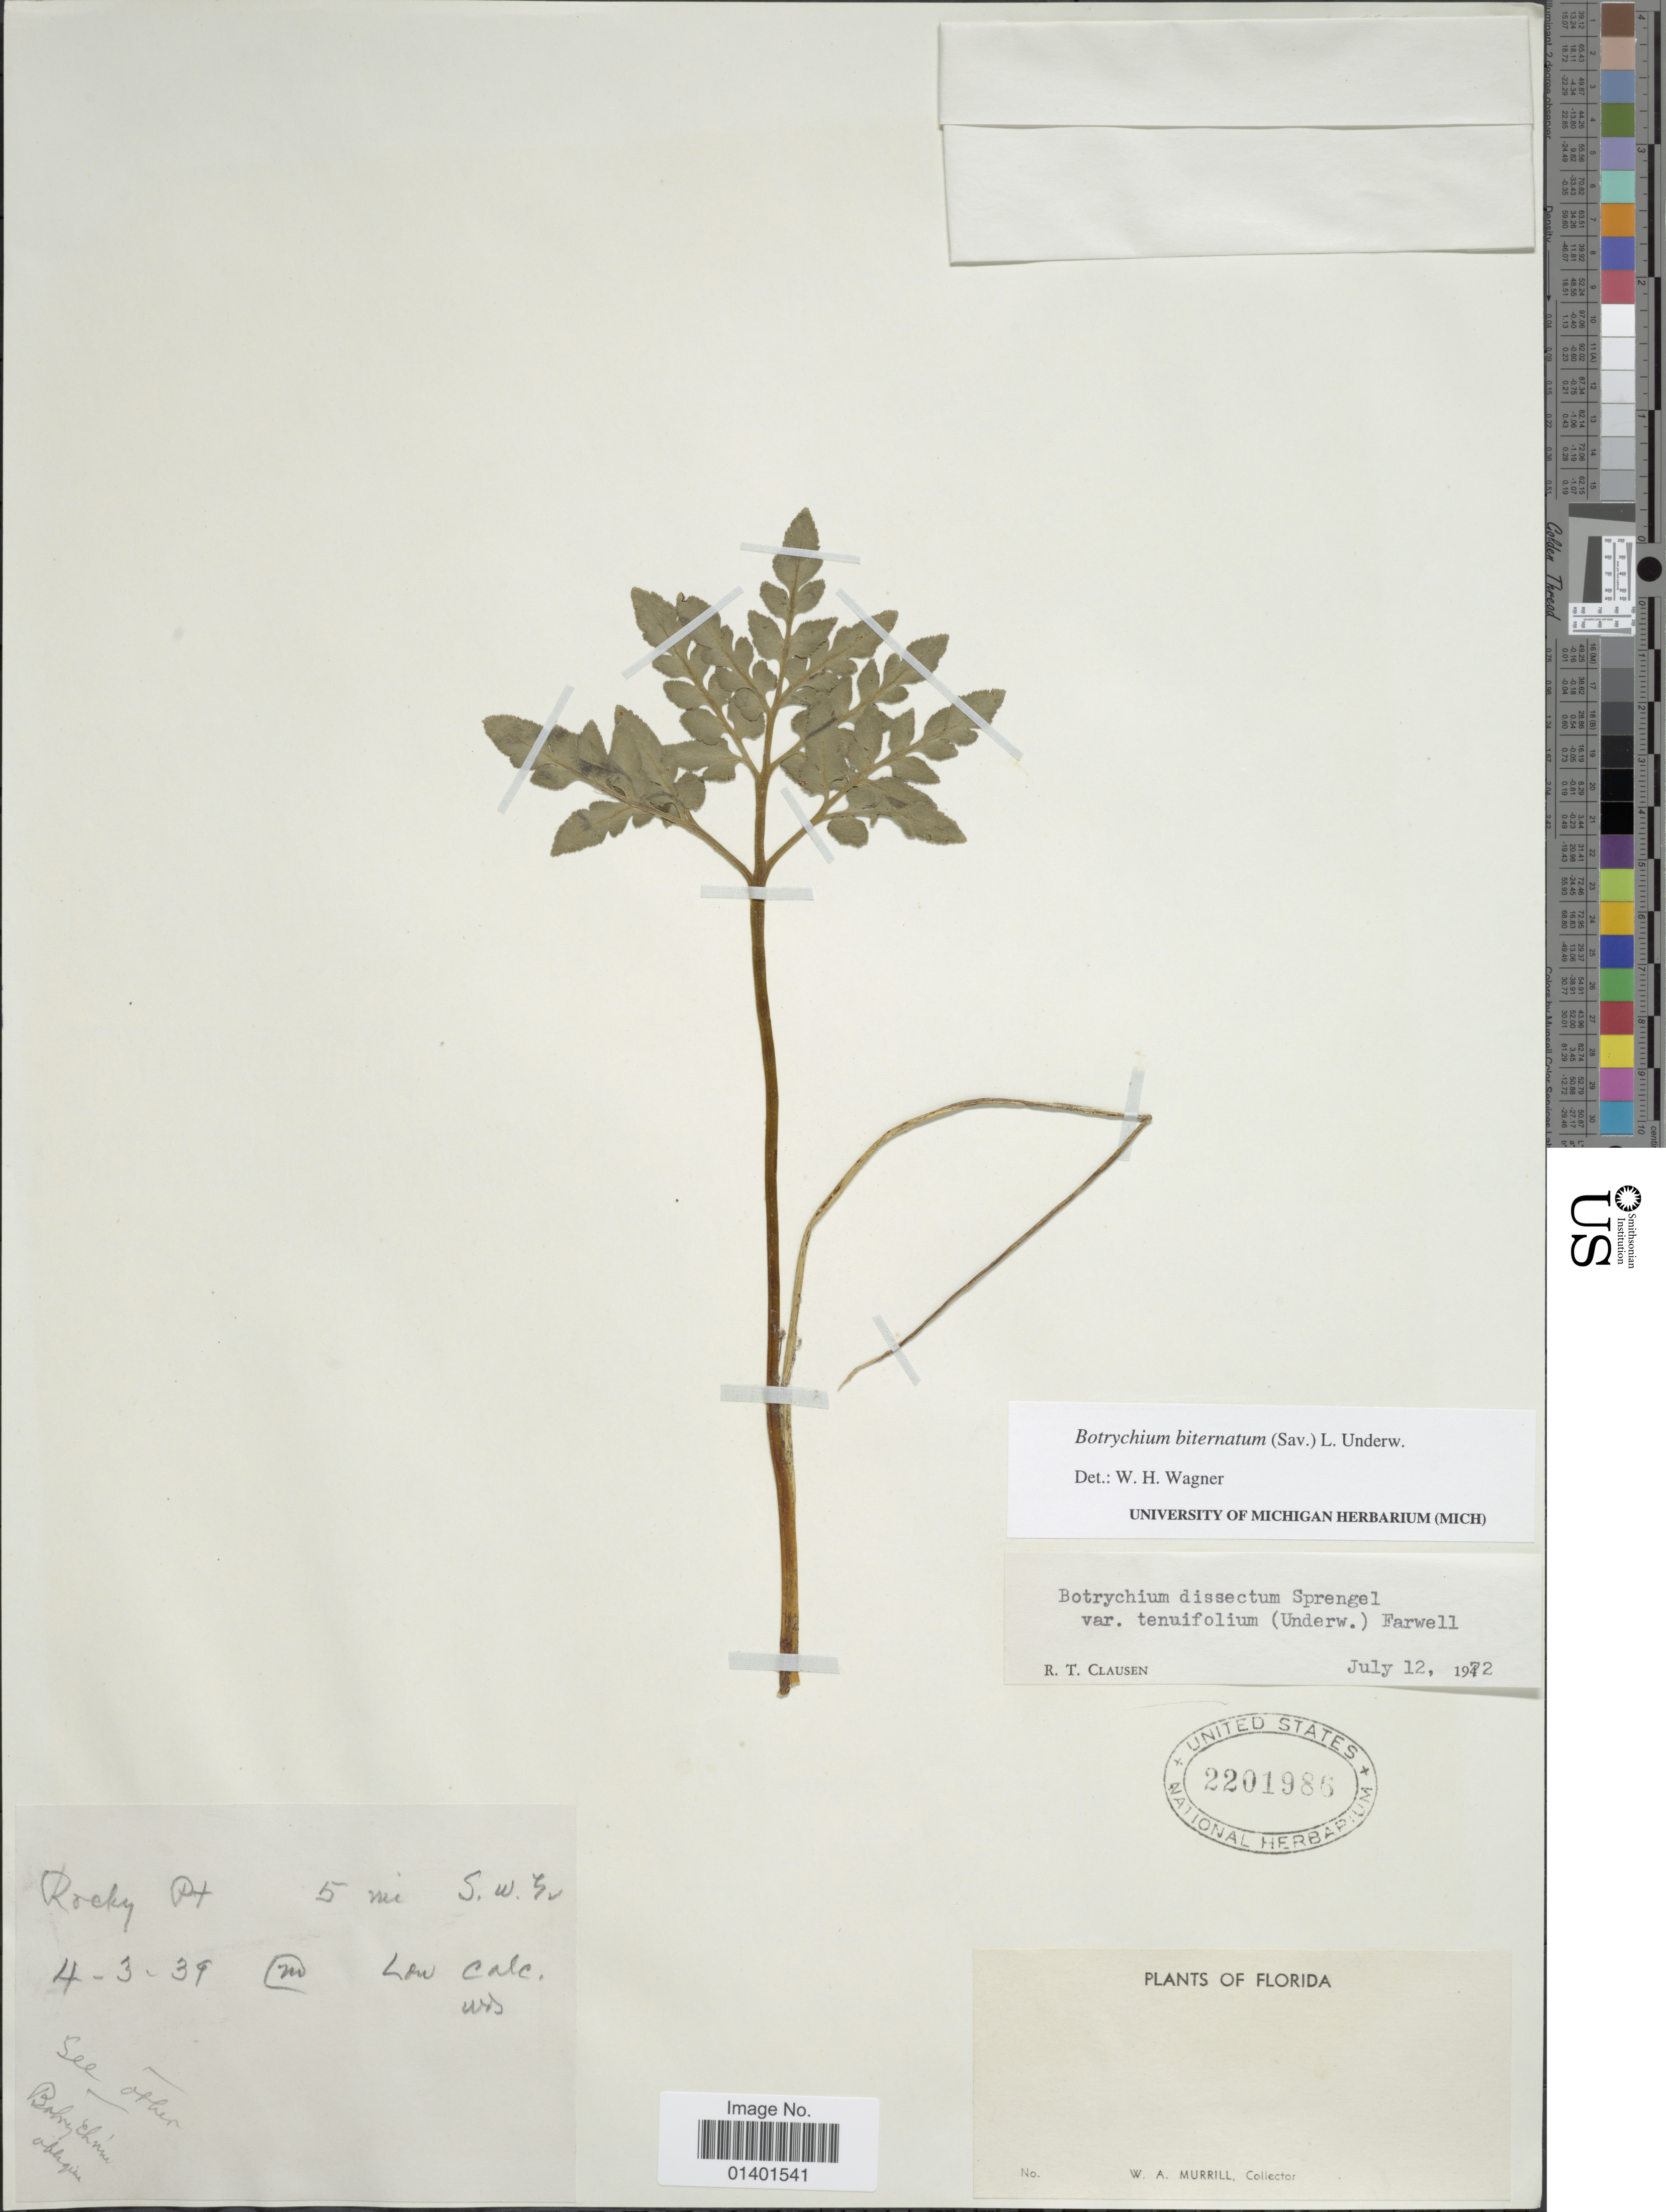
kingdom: Plantae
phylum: Tracheophyta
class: Polypodiopsida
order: Ophioglossales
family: Ophioglossaceae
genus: Botrychium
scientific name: Botrychium biternatum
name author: (Sav.) Underw.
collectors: W. A. Murrill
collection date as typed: Transcribed d/m/y: 3/4/39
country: United States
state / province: Florida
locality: Rocky Pt. 5 mi S.W.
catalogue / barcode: US 2201986